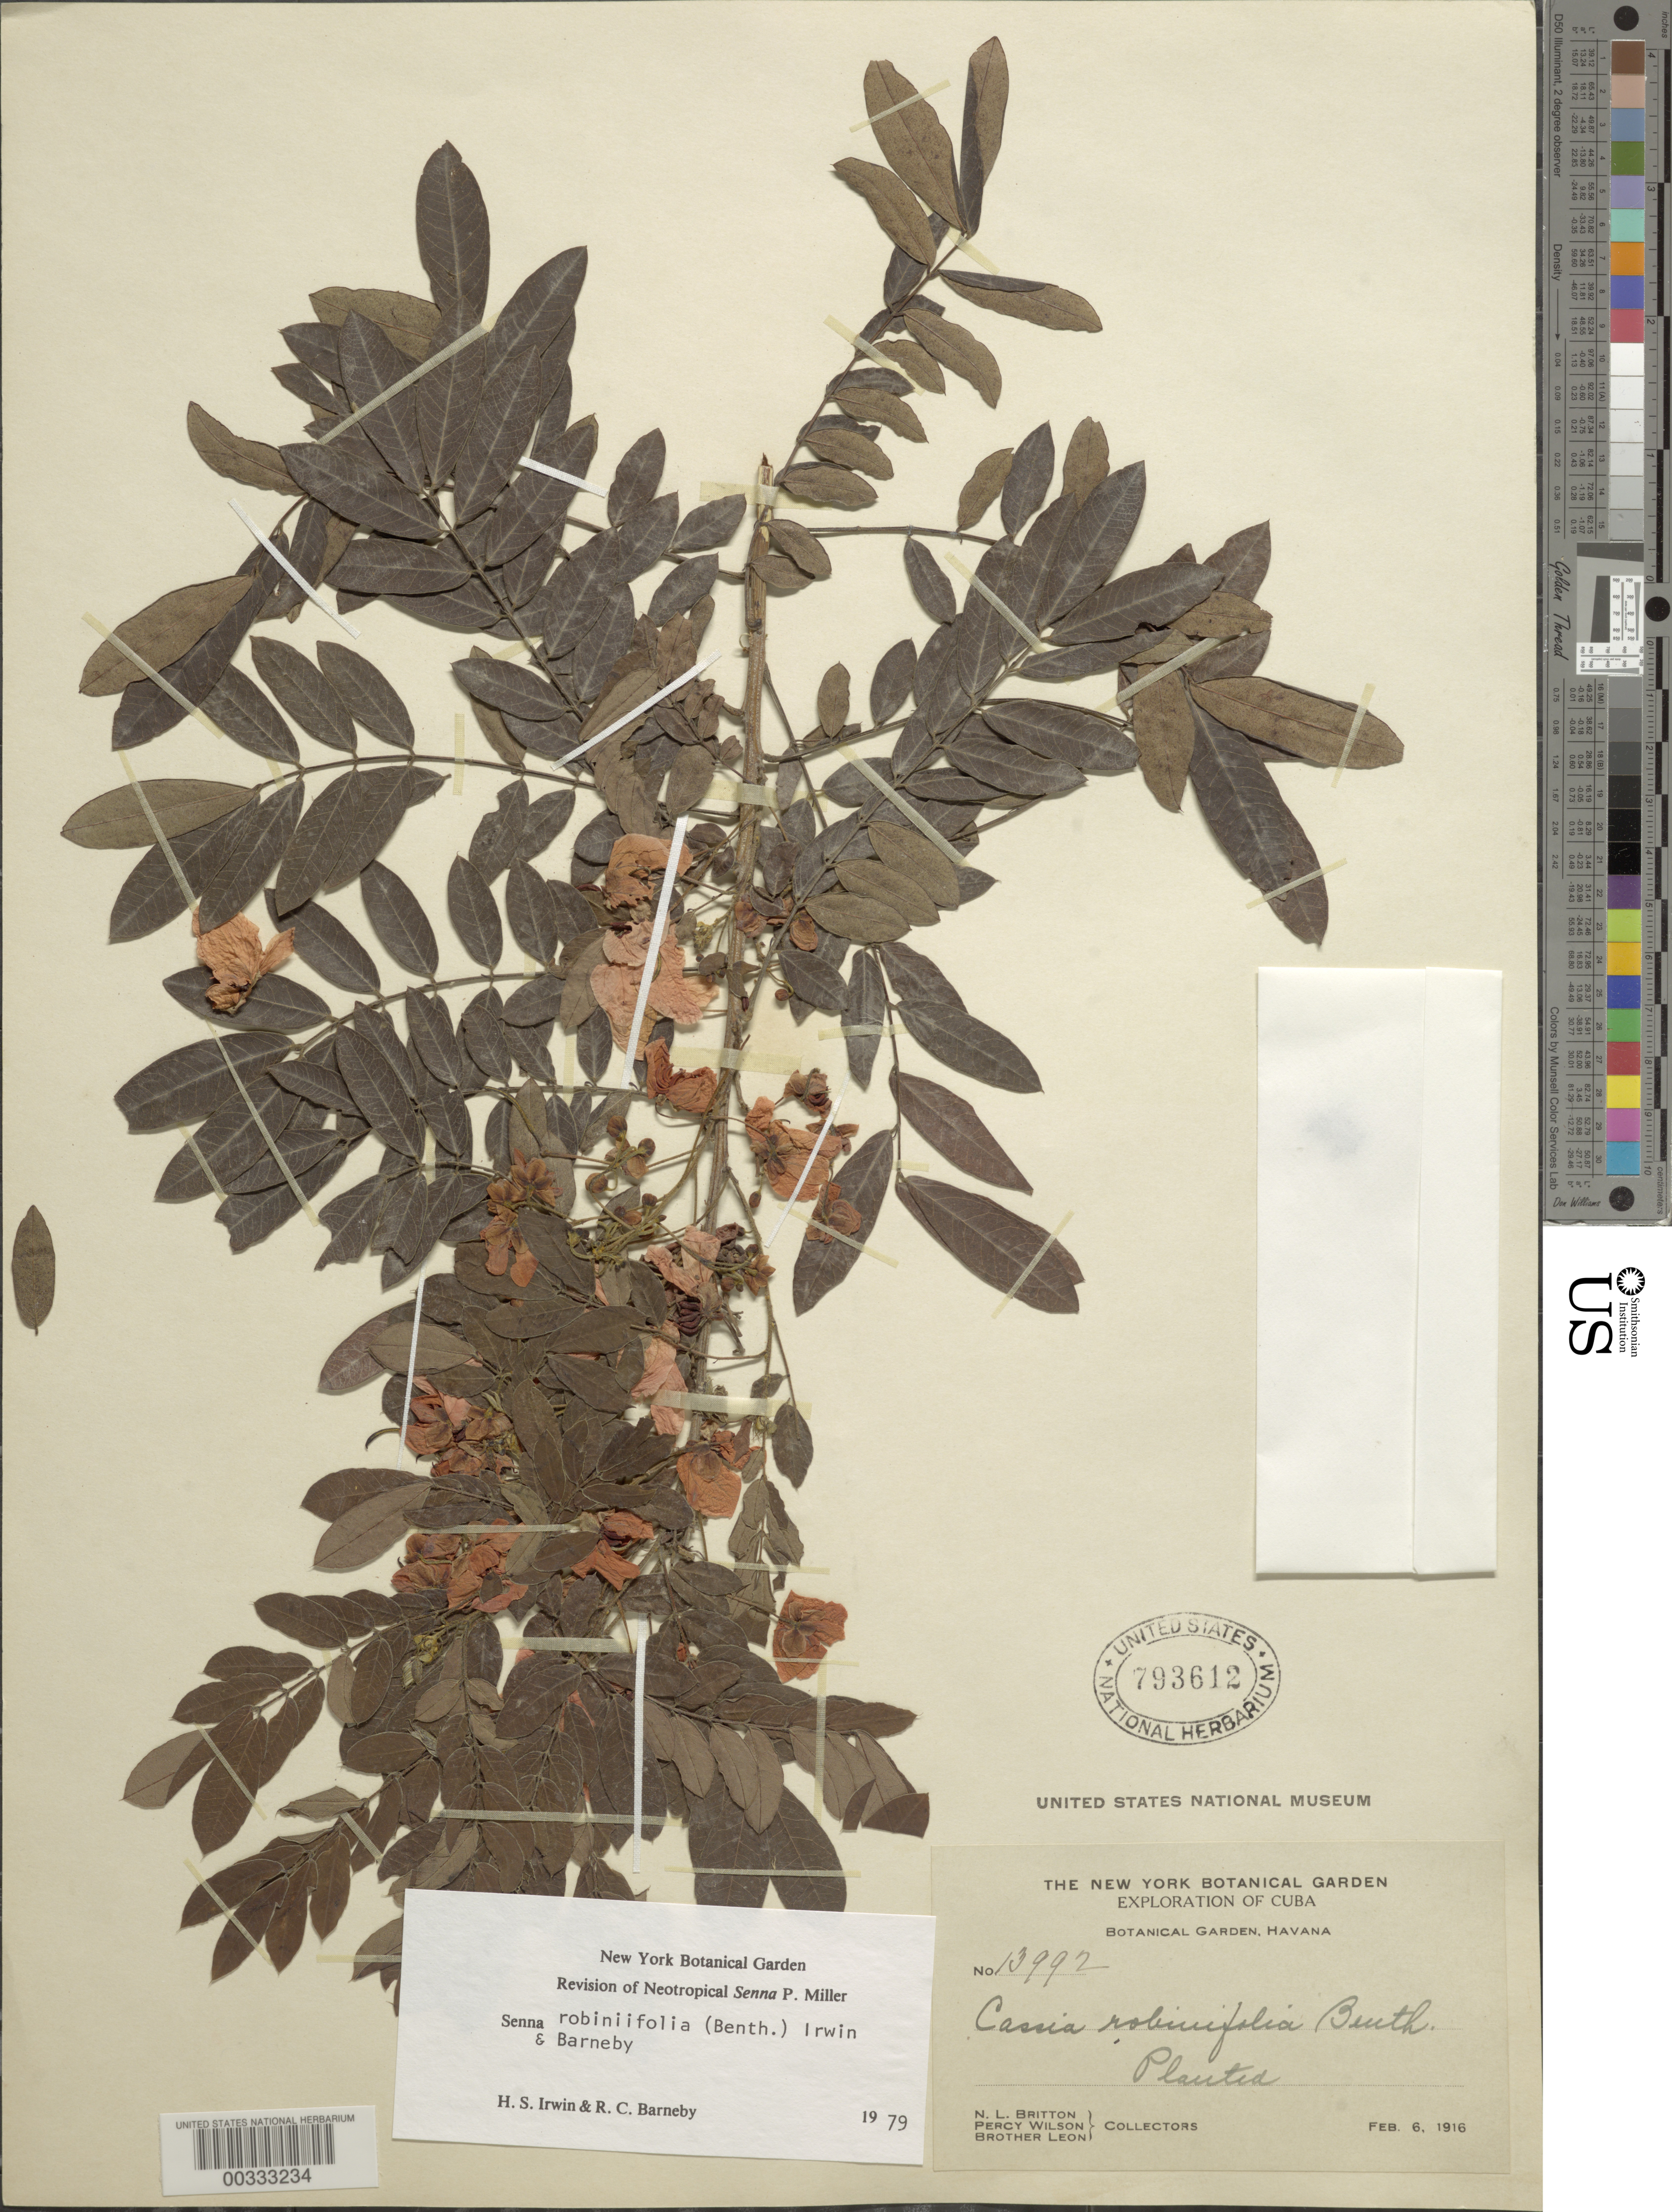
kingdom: Plantae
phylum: Tracheophyta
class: Magnoliopsida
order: Fabales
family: Fabaceae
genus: Senna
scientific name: Senna robiniifolia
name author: (Benth.) H.S. Irwin & Barneby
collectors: N. Britton, P. Wilson & Bro. León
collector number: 13992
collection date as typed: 06 Feb 1916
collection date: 1916-02-06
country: Cuba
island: Greater Antilles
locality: Botanical garden, Havana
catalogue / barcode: US 793612